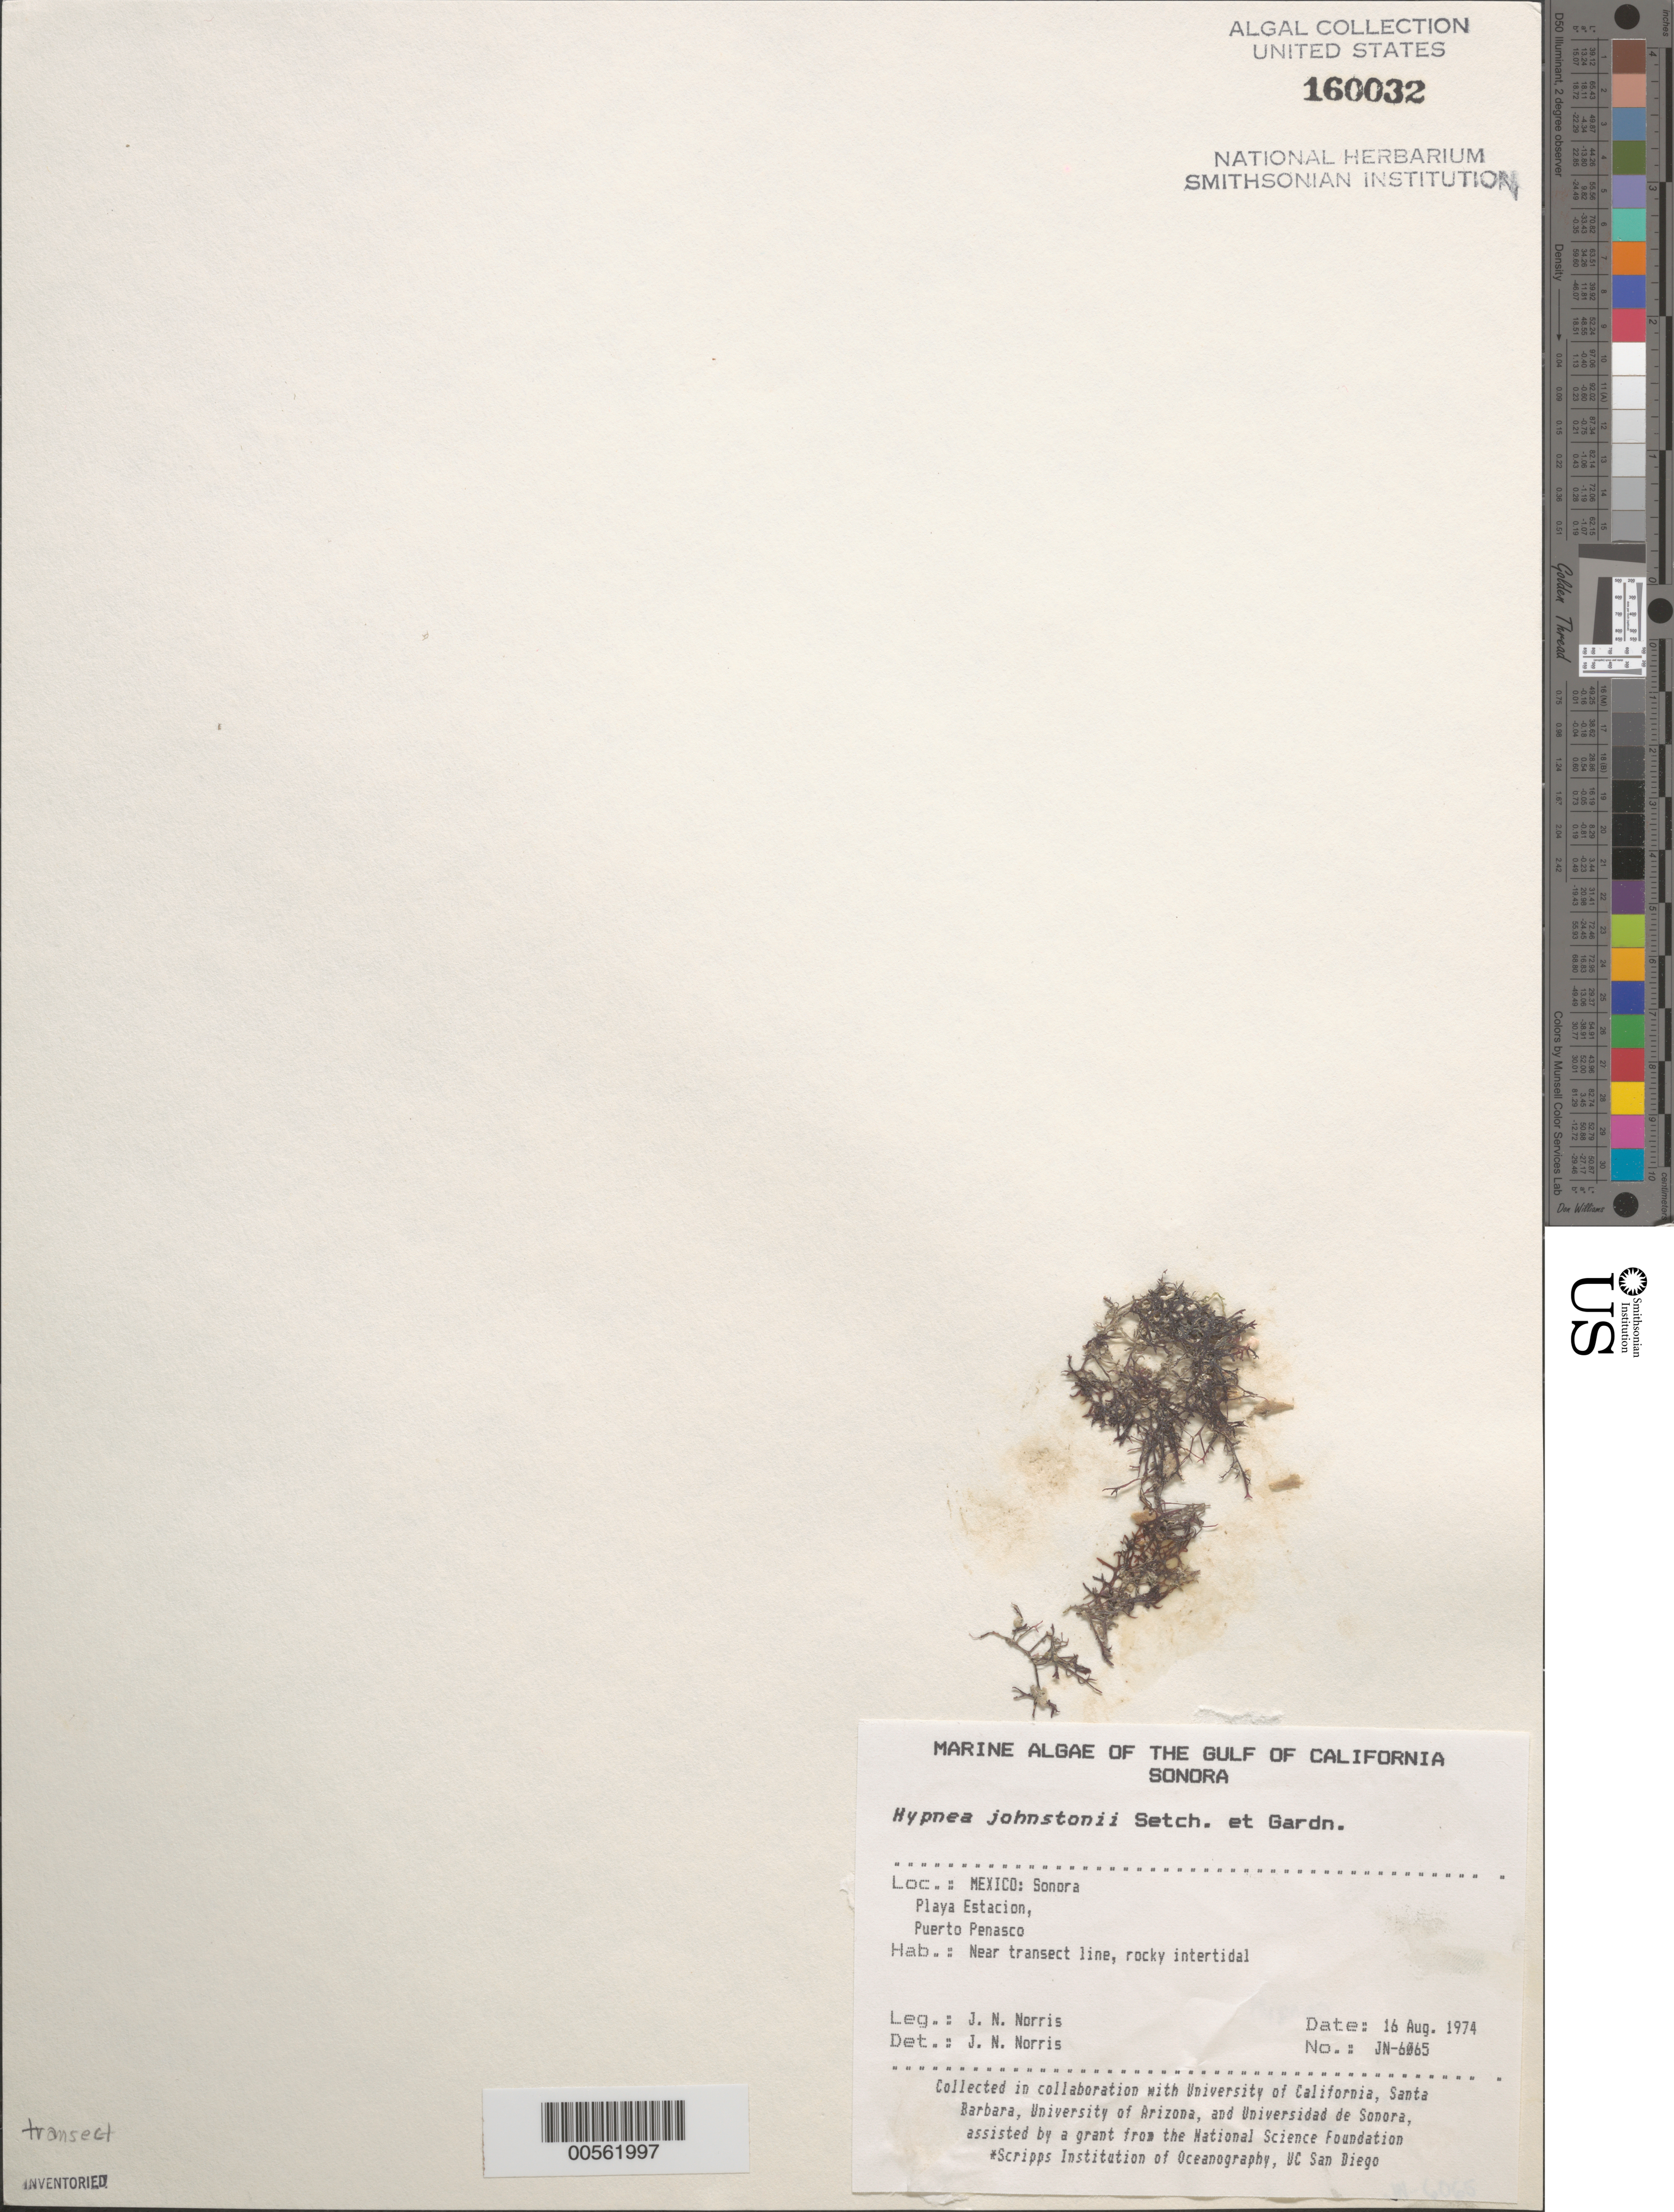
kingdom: Plantae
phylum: Rhodophyta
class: Florideophyceae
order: Gigartinales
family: Cystocloniaceae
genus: Hypnea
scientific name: Hypnea johnstonii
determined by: Norris, James N.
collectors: J. N. Norris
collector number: JN-6065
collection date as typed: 16 Aug 1974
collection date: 1974-08-16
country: Mexico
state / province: Sonora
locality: Playa Estacion, Puerto Penasco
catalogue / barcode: US 160032